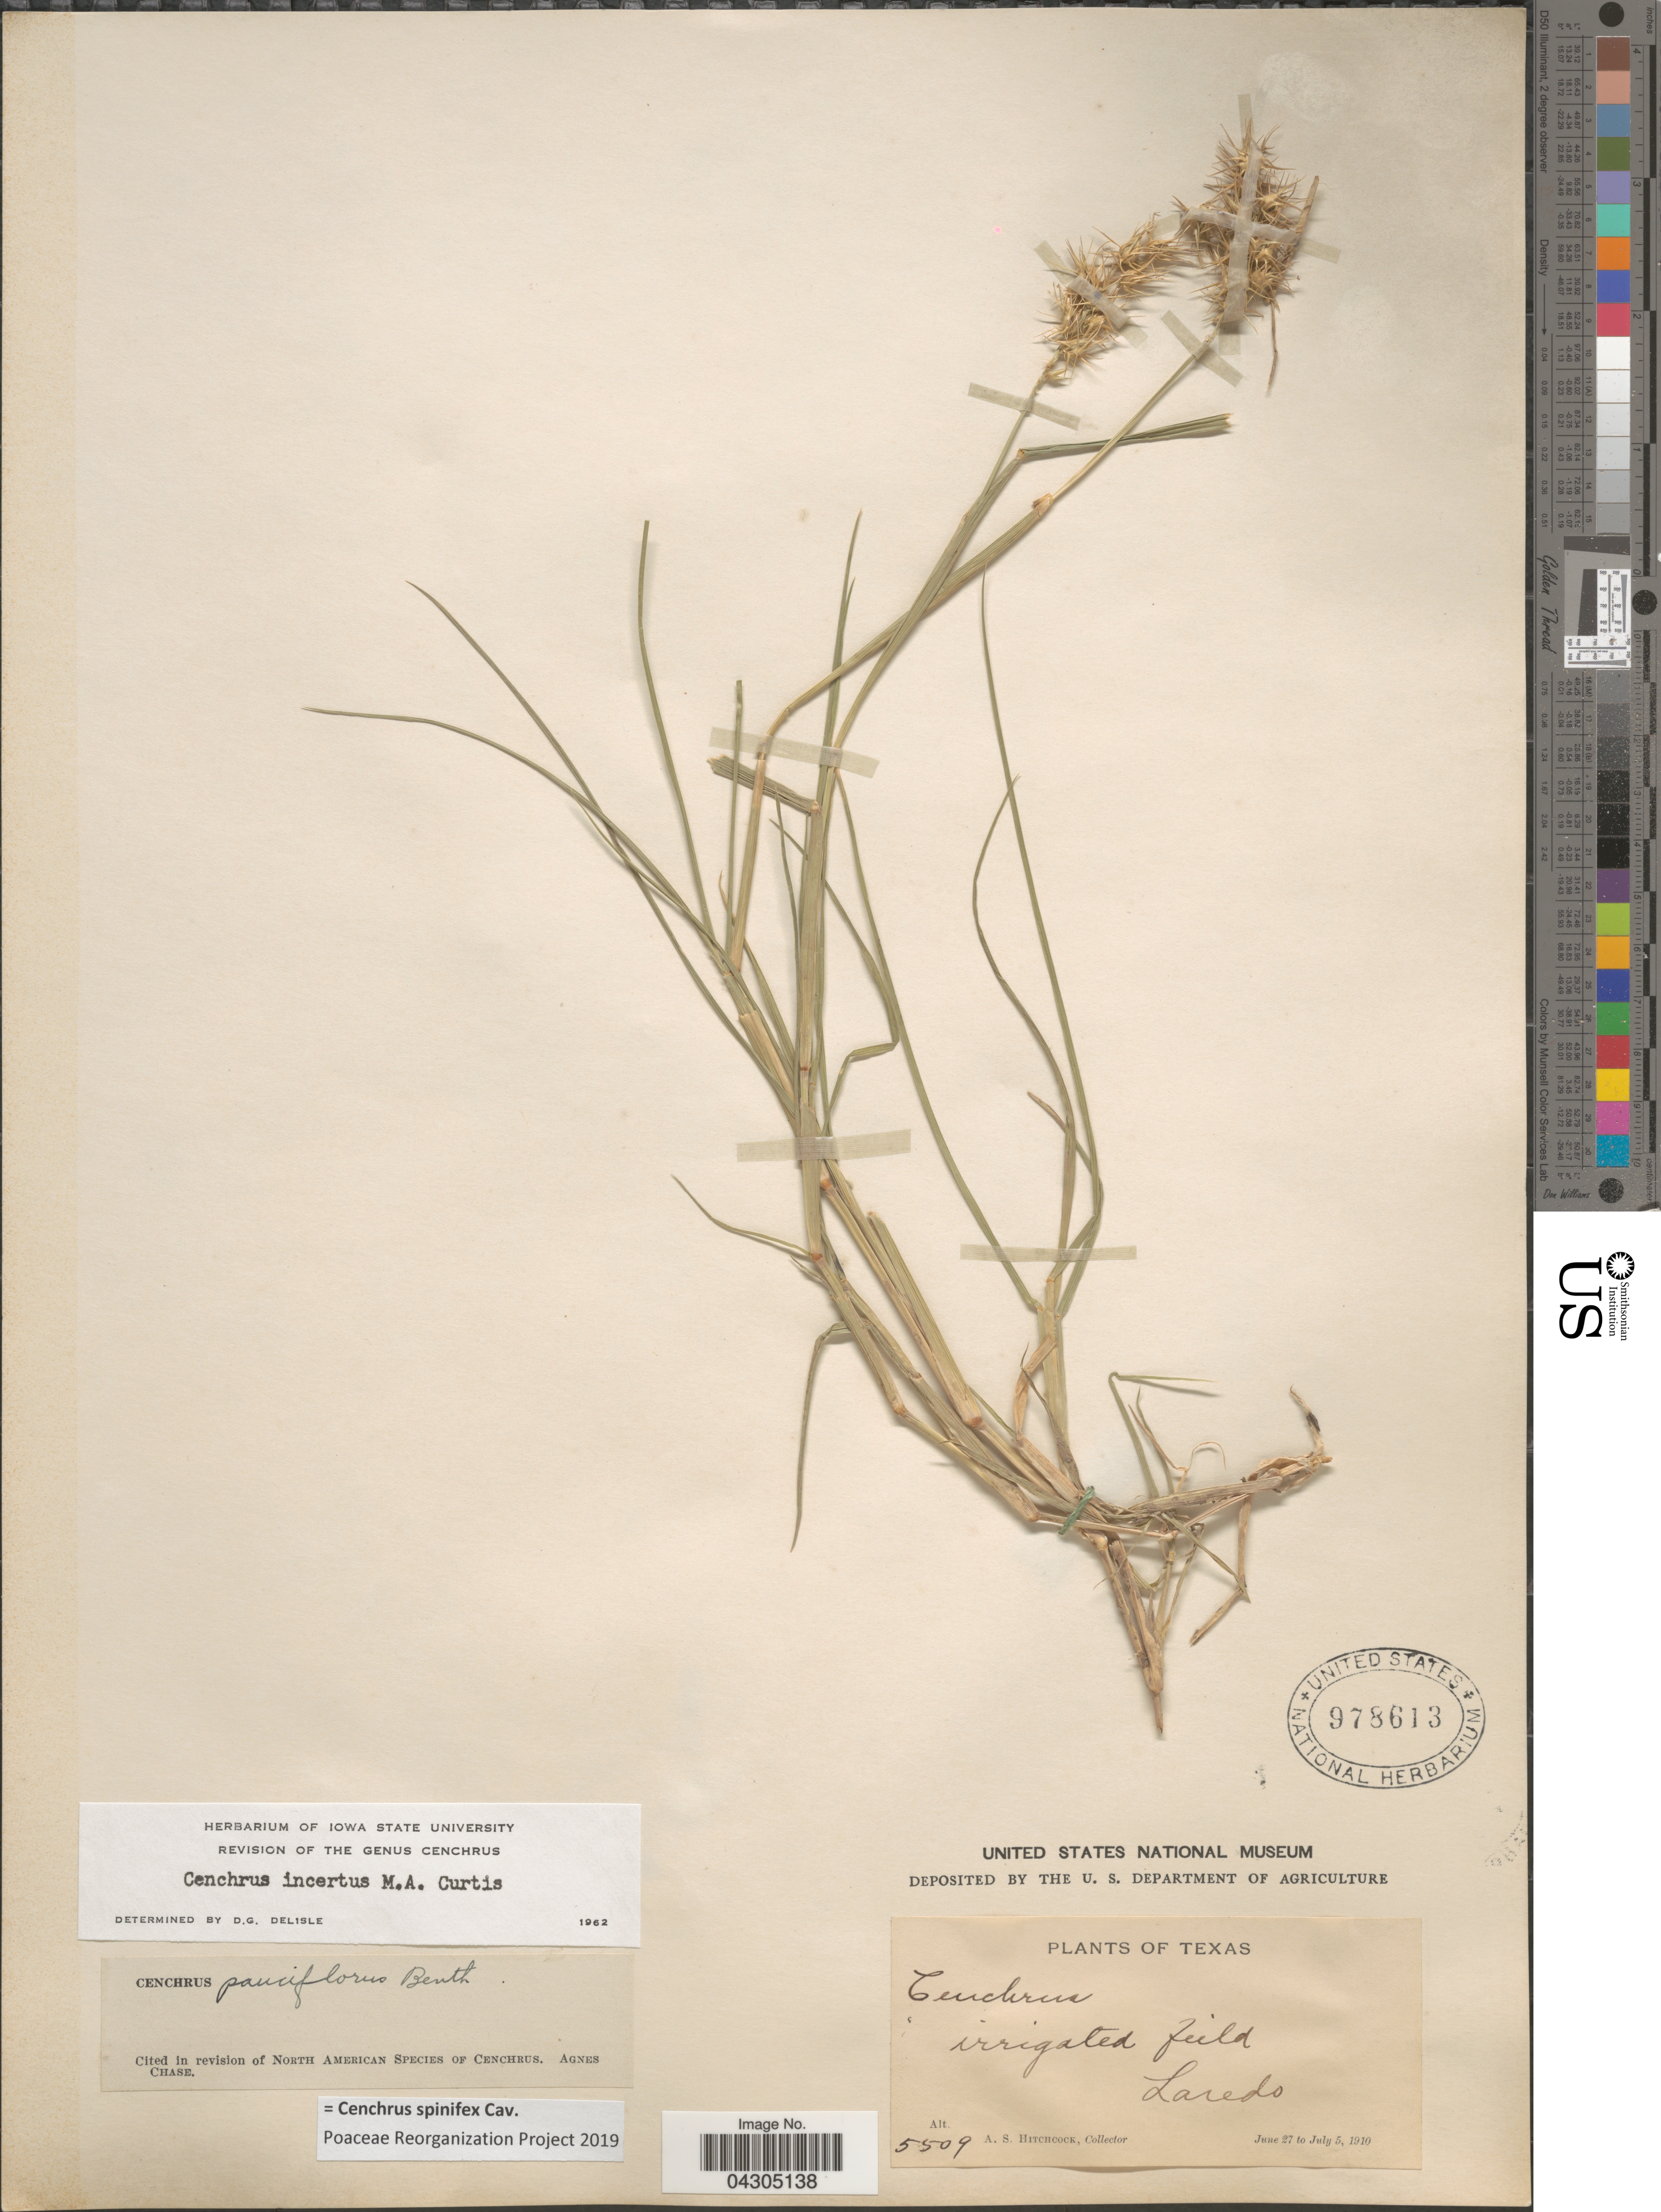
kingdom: Plantae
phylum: Tracheophyta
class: Liliopsida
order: Poales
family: Poaceae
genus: Cenchrus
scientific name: Cenchrus spinifex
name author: Cav.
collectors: A. S. Hitchcock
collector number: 5509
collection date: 1910-06-27/1910-07-05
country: United States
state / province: Texas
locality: Irrigated field. Laredo.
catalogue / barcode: US 978613